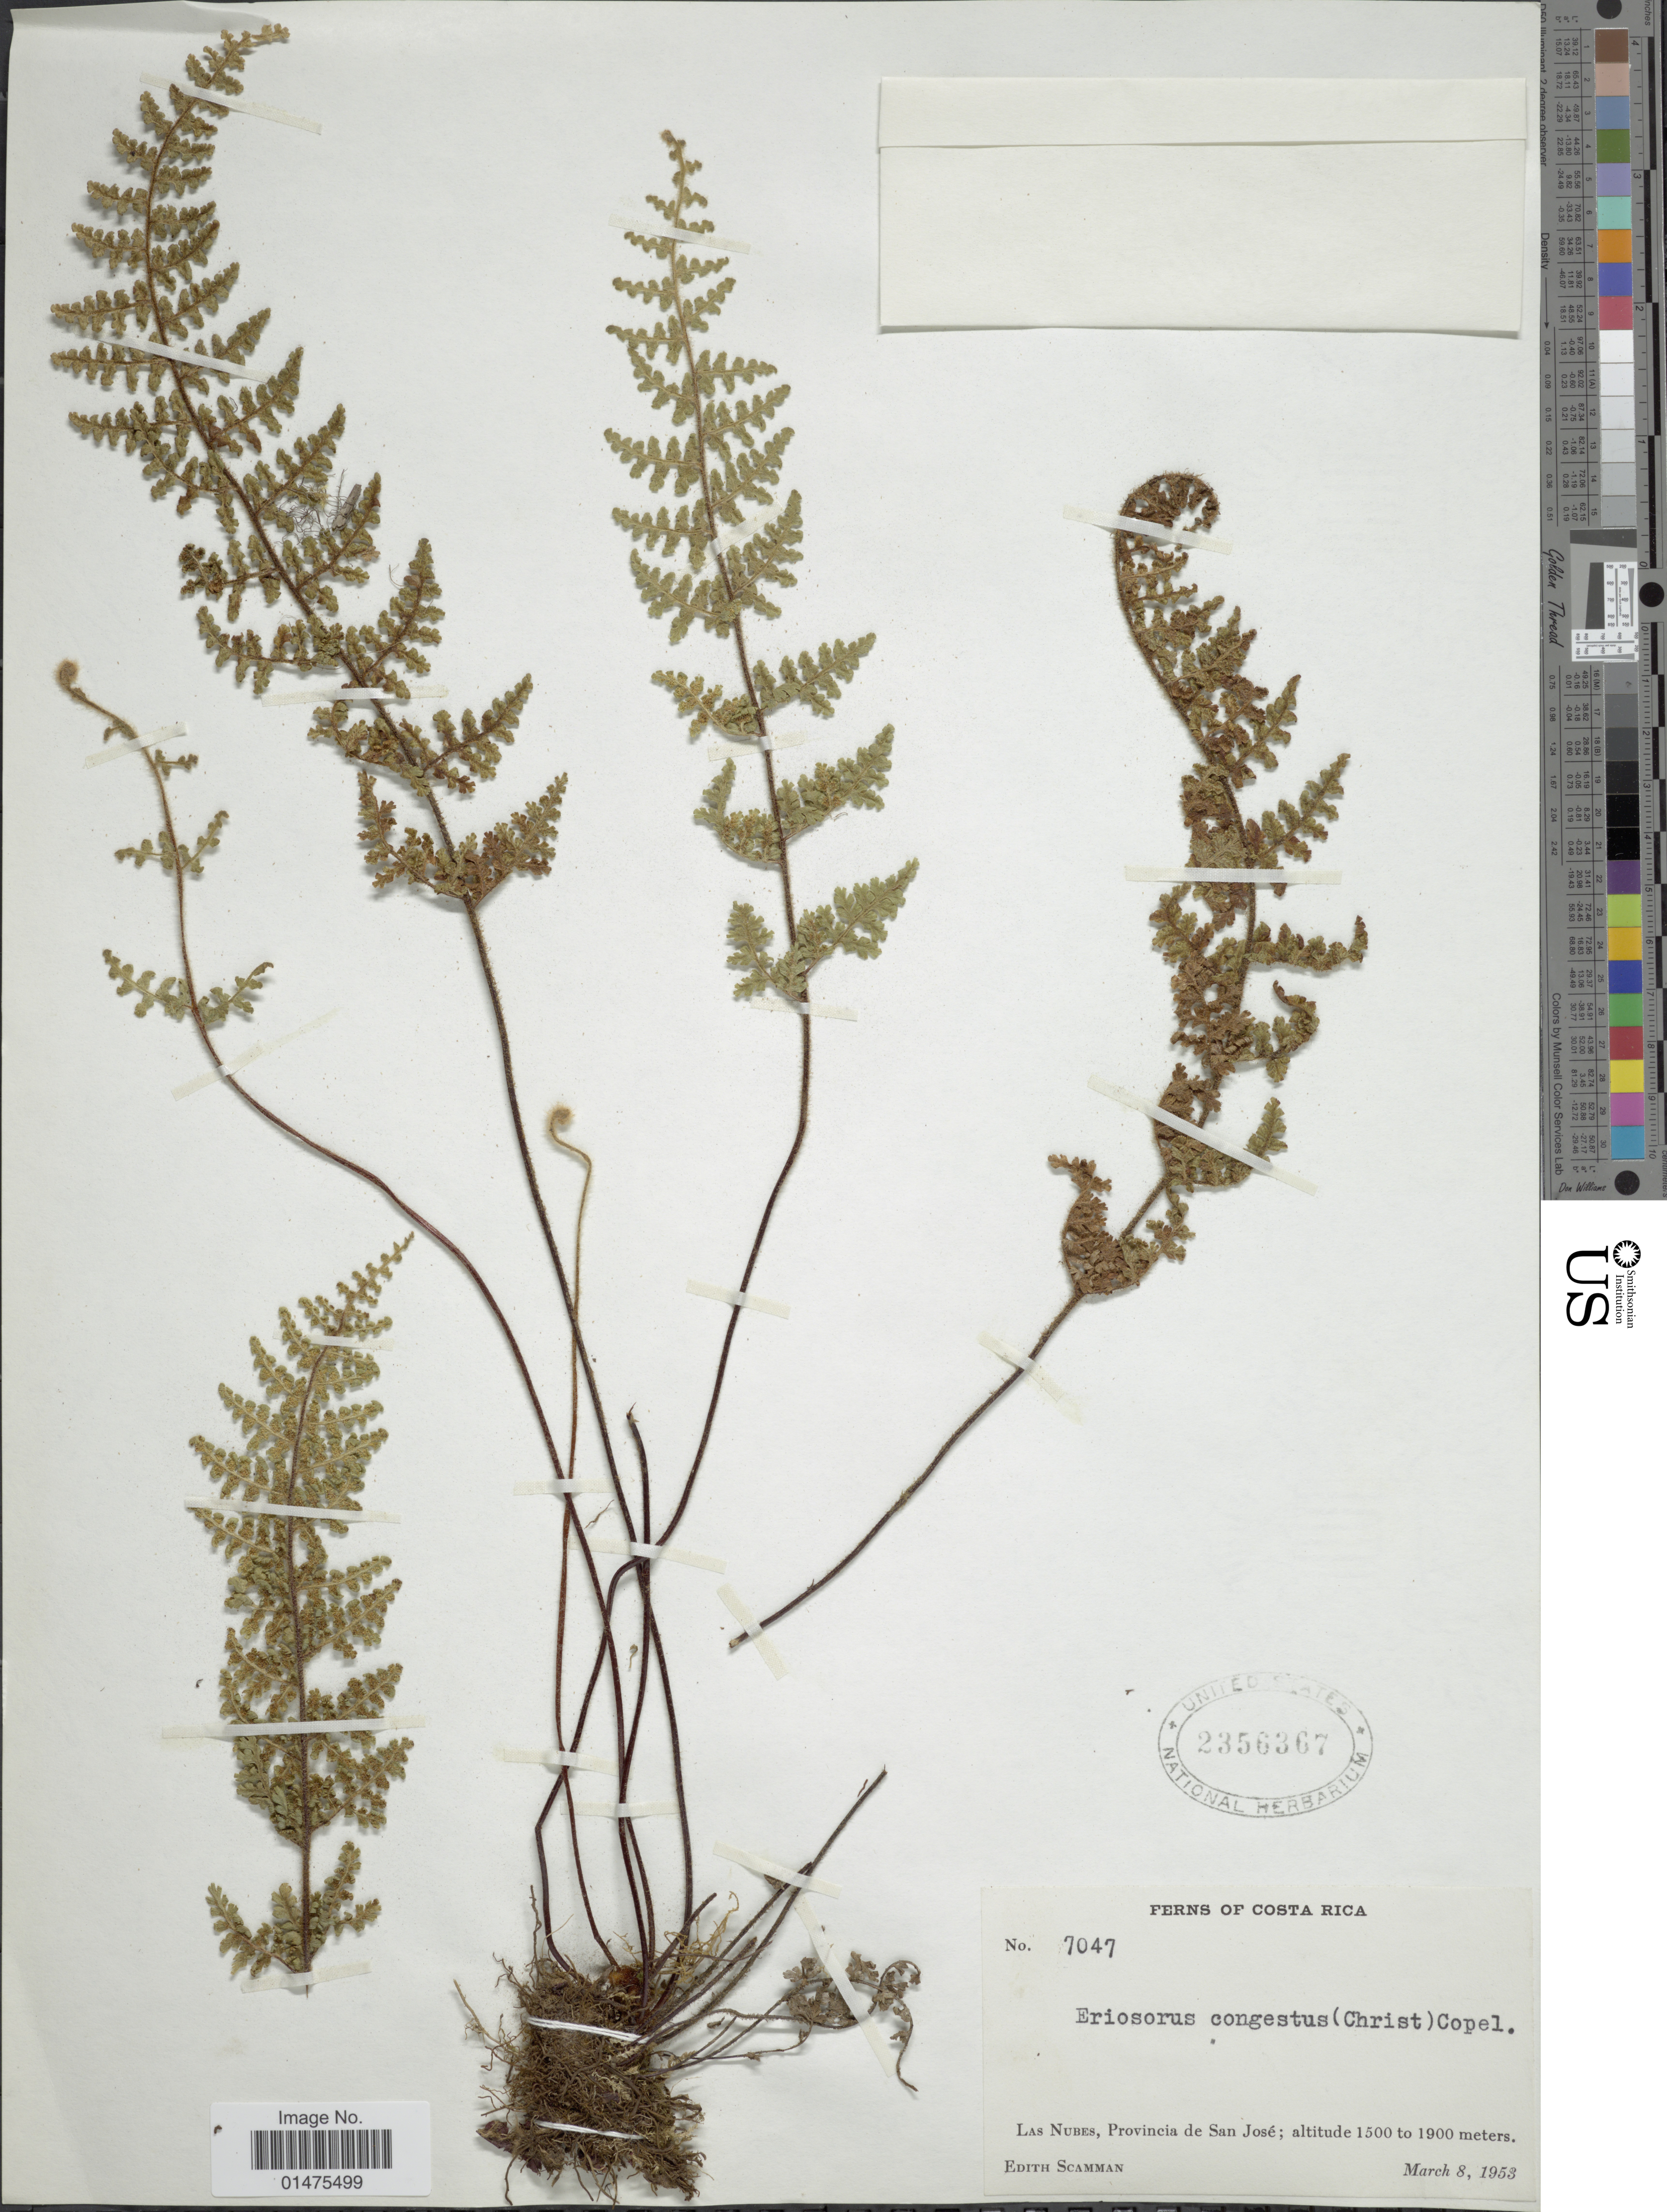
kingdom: Plantae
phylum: Tracheophyta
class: Polypodiopsida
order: Polypodiales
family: Pteridaceae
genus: Jamesonia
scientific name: Jamesonia congesta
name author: (Christ) Christenh.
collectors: E. Scamman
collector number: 7047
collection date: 1953-03-08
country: Costa Rica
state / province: San José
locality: Las Nubes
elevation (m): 1500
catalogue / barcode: US 2356367